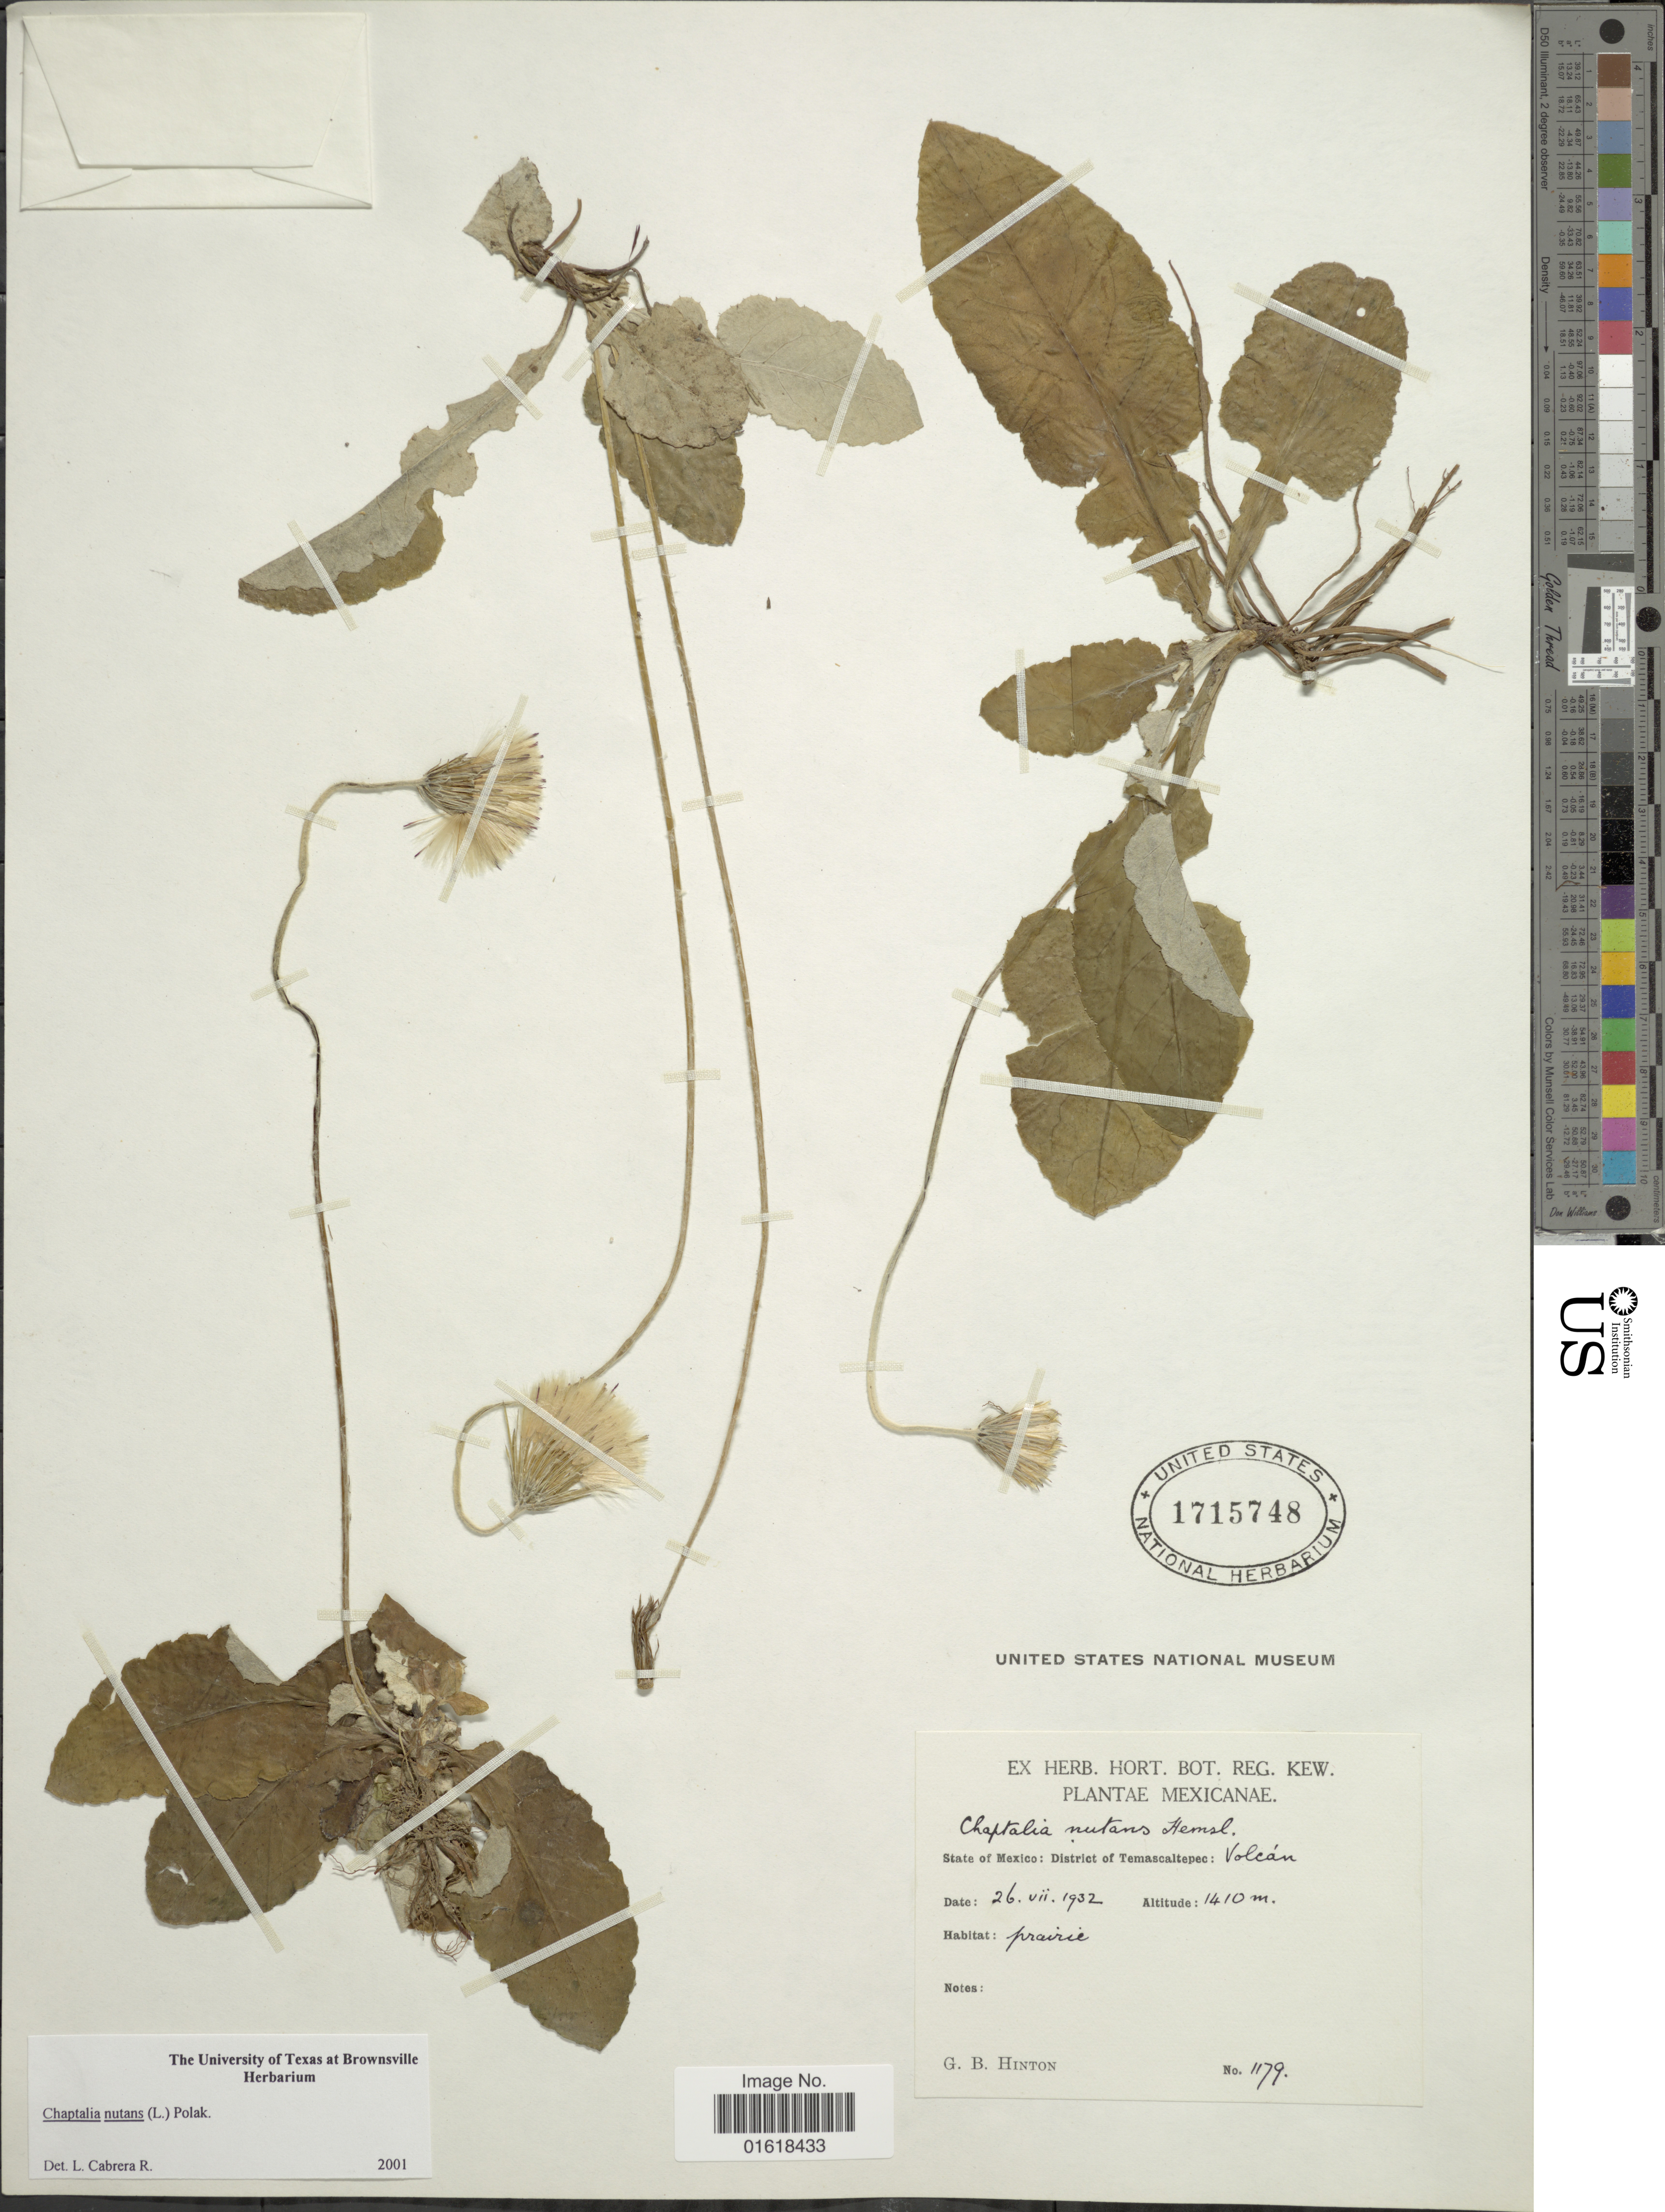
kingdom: Plantae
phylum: Tracheophyta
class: Magnoliopsida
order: Asterales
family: Asteraceae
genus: Chaptalia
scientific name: Chaptalia nutans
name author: (L.) Pol.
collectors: G. B. Hinton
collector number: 1179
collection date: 1932-07-26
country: Mexico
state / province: México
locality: Volcán. District of Temascaltepec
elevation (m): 1410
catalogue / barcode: US 1715748